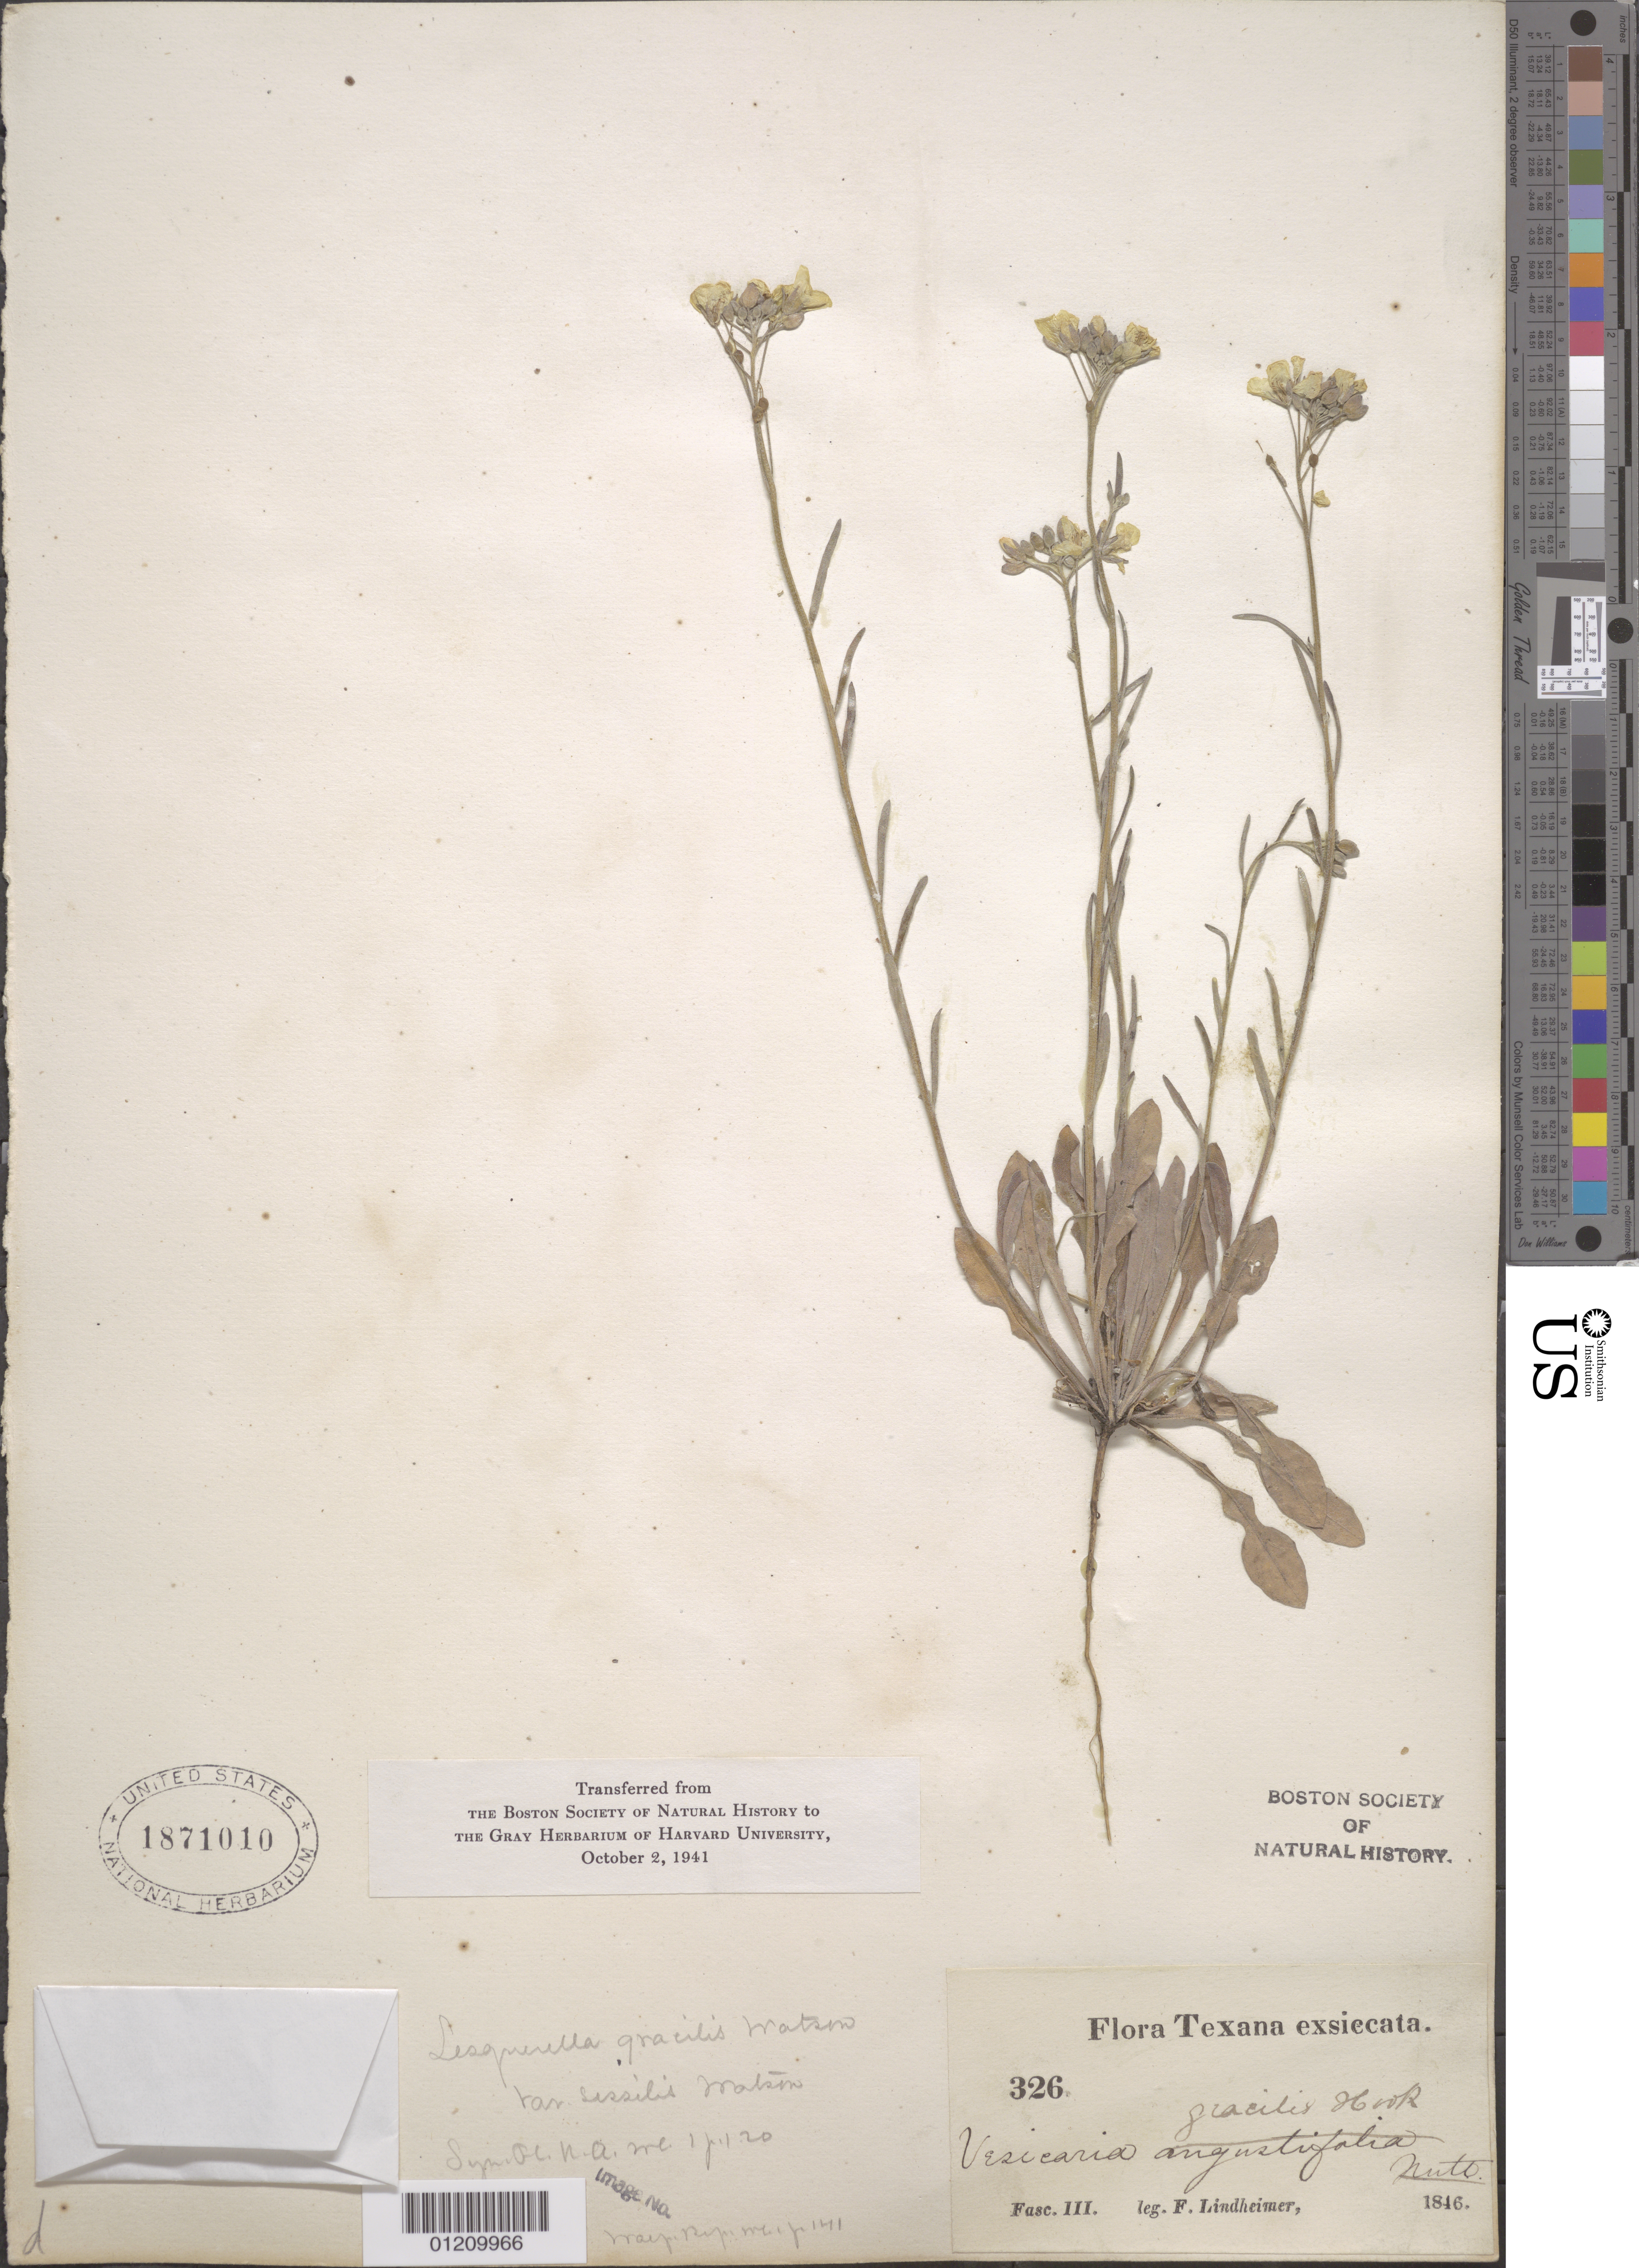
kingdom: Plantae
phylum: Tracheophyta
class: Magnoliopsida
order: Brassicales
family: Brassicaceae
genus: Lesquerella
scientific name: Lesquerella gracilis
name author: (Hook.) S. Watson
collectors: F. J. Lindheimer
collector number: FasIII 326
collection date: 1846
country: United States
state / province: Texas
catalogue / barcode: US 1871010